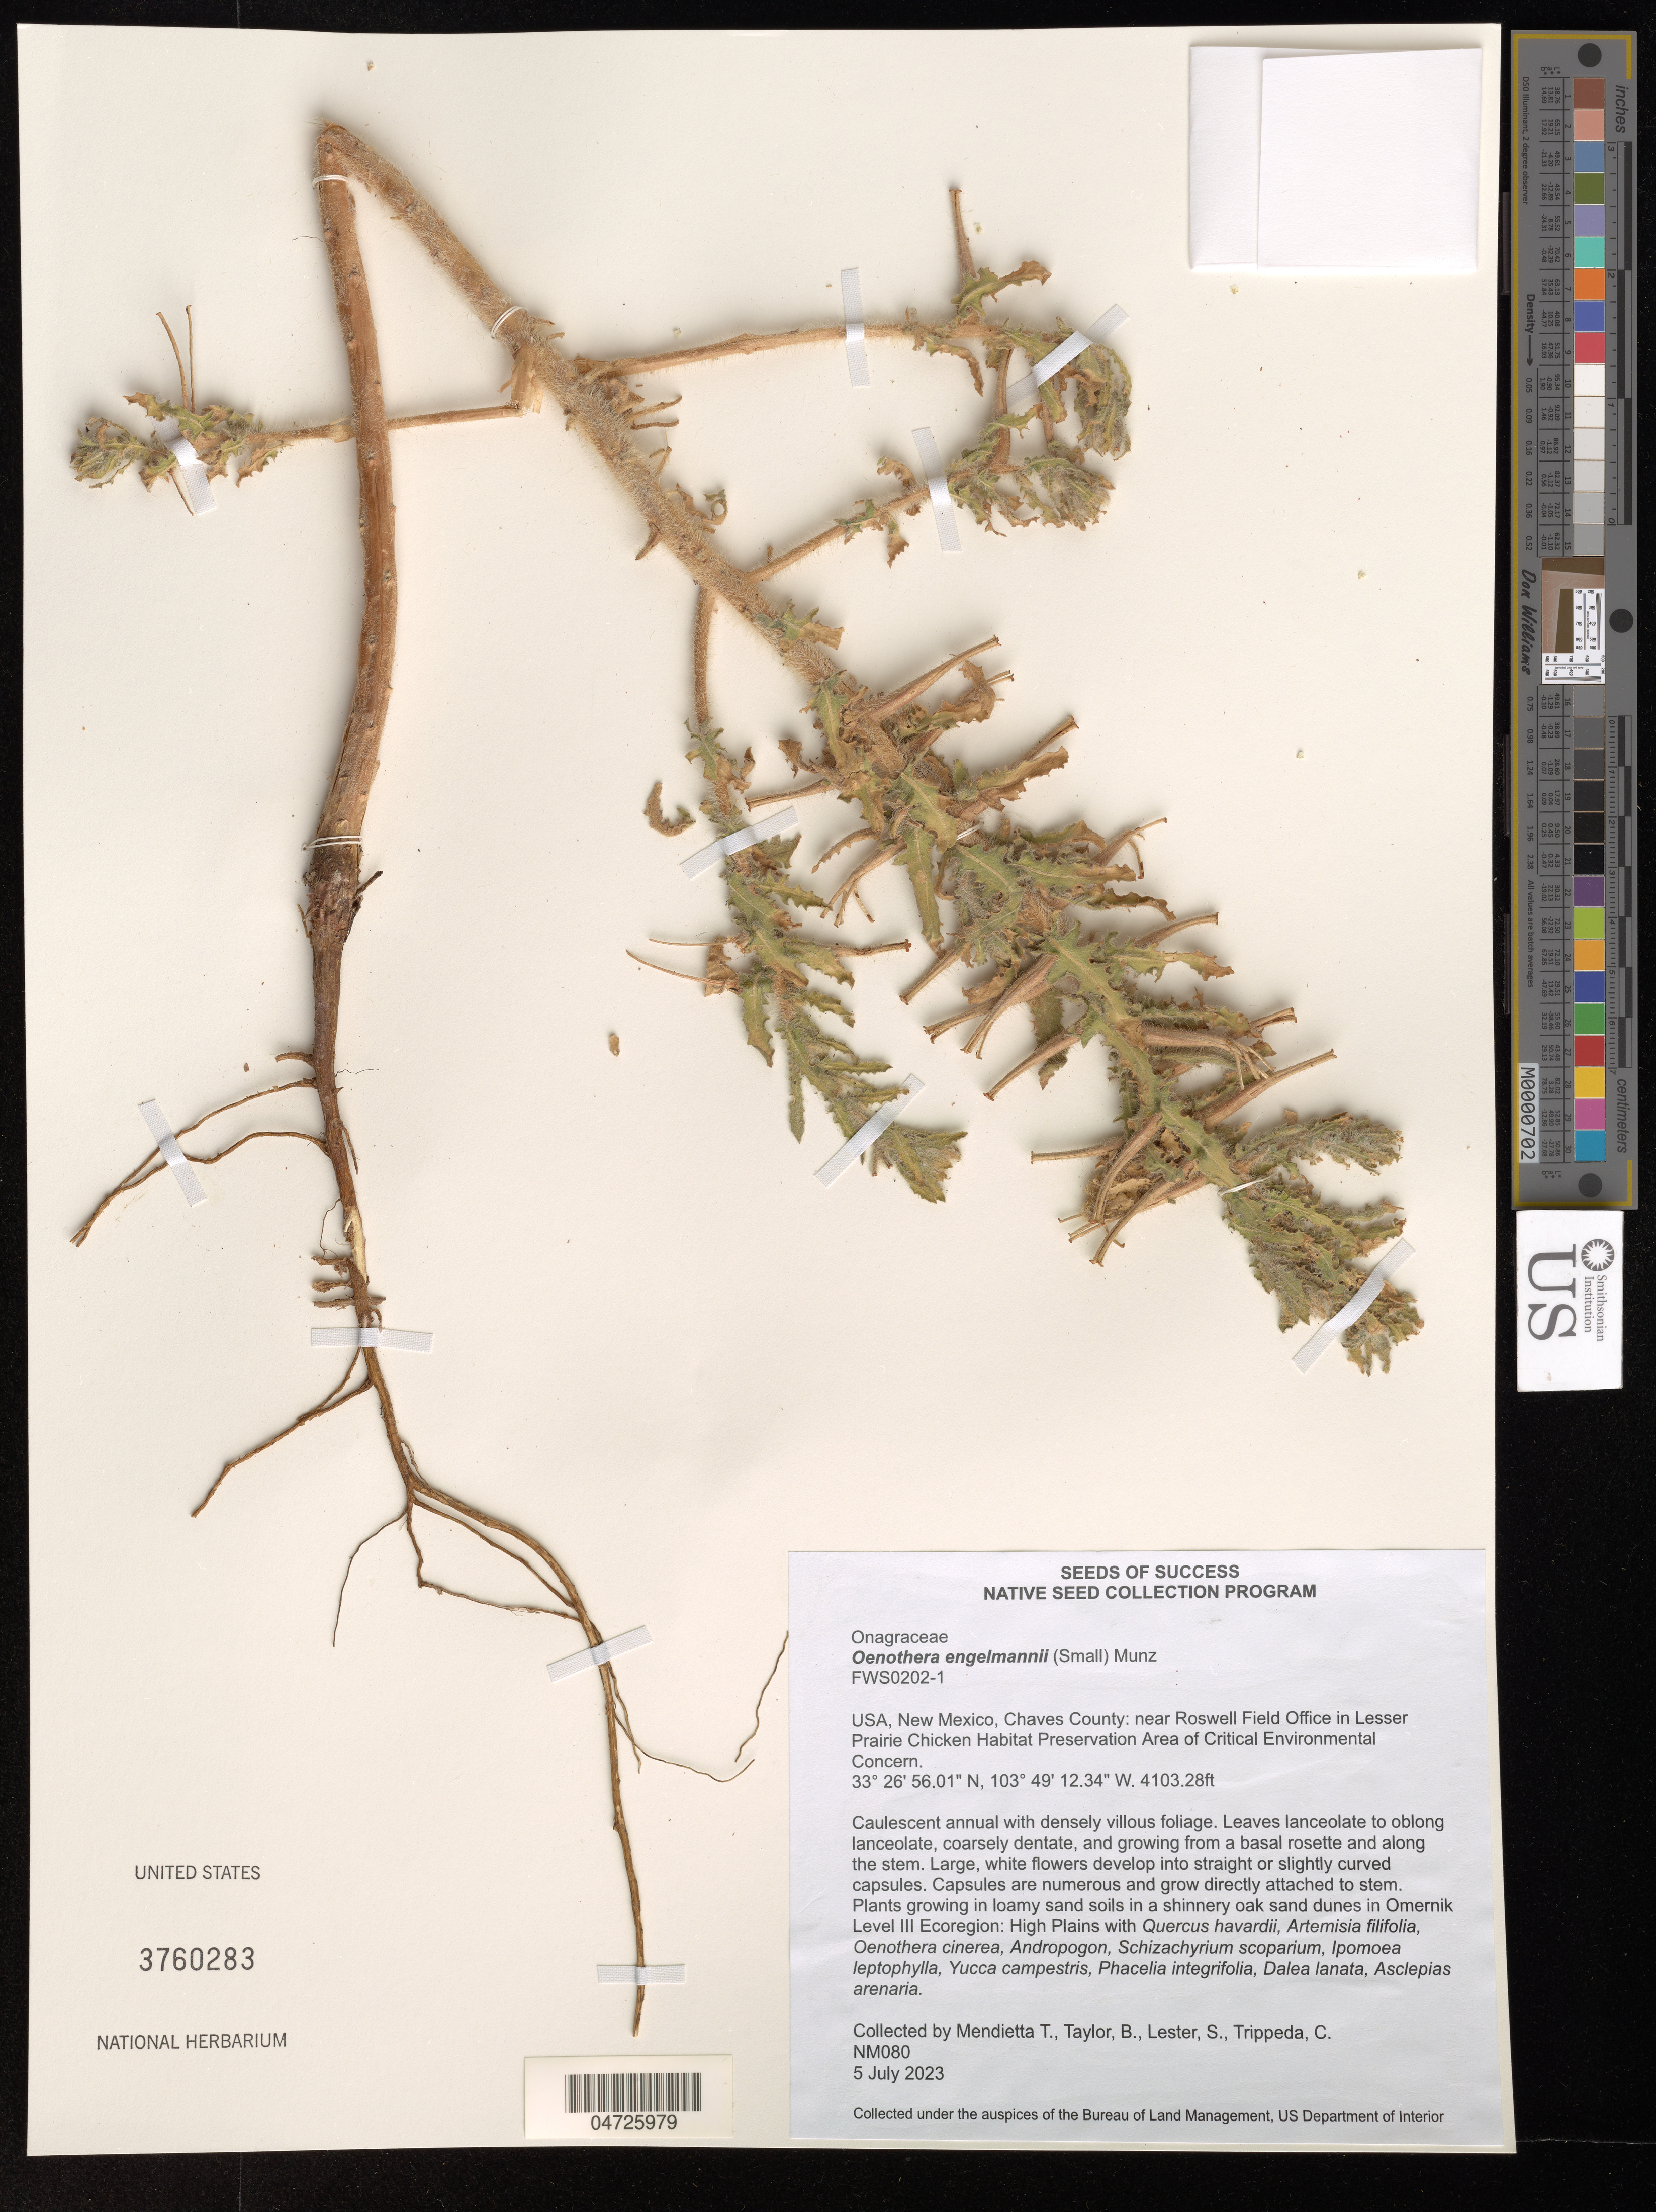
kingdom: Plantae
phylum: Tracheophyta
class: Magnoliopsida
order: Myrtales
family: Onagraceae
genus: Oenothera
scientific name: Oenothera engelmannii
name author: (Small) Munz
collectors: T. Mendietta & B. Taylor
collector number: NM080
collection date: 2023-07-05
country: United States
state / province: New Mexico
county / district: Chaves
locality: Chaves County: near Roswell Field Office in Lesser Prairie Chicken Habitat Preservation Area of Critical Environmental Concern.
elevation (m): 1250.68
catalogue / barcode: US 3760283